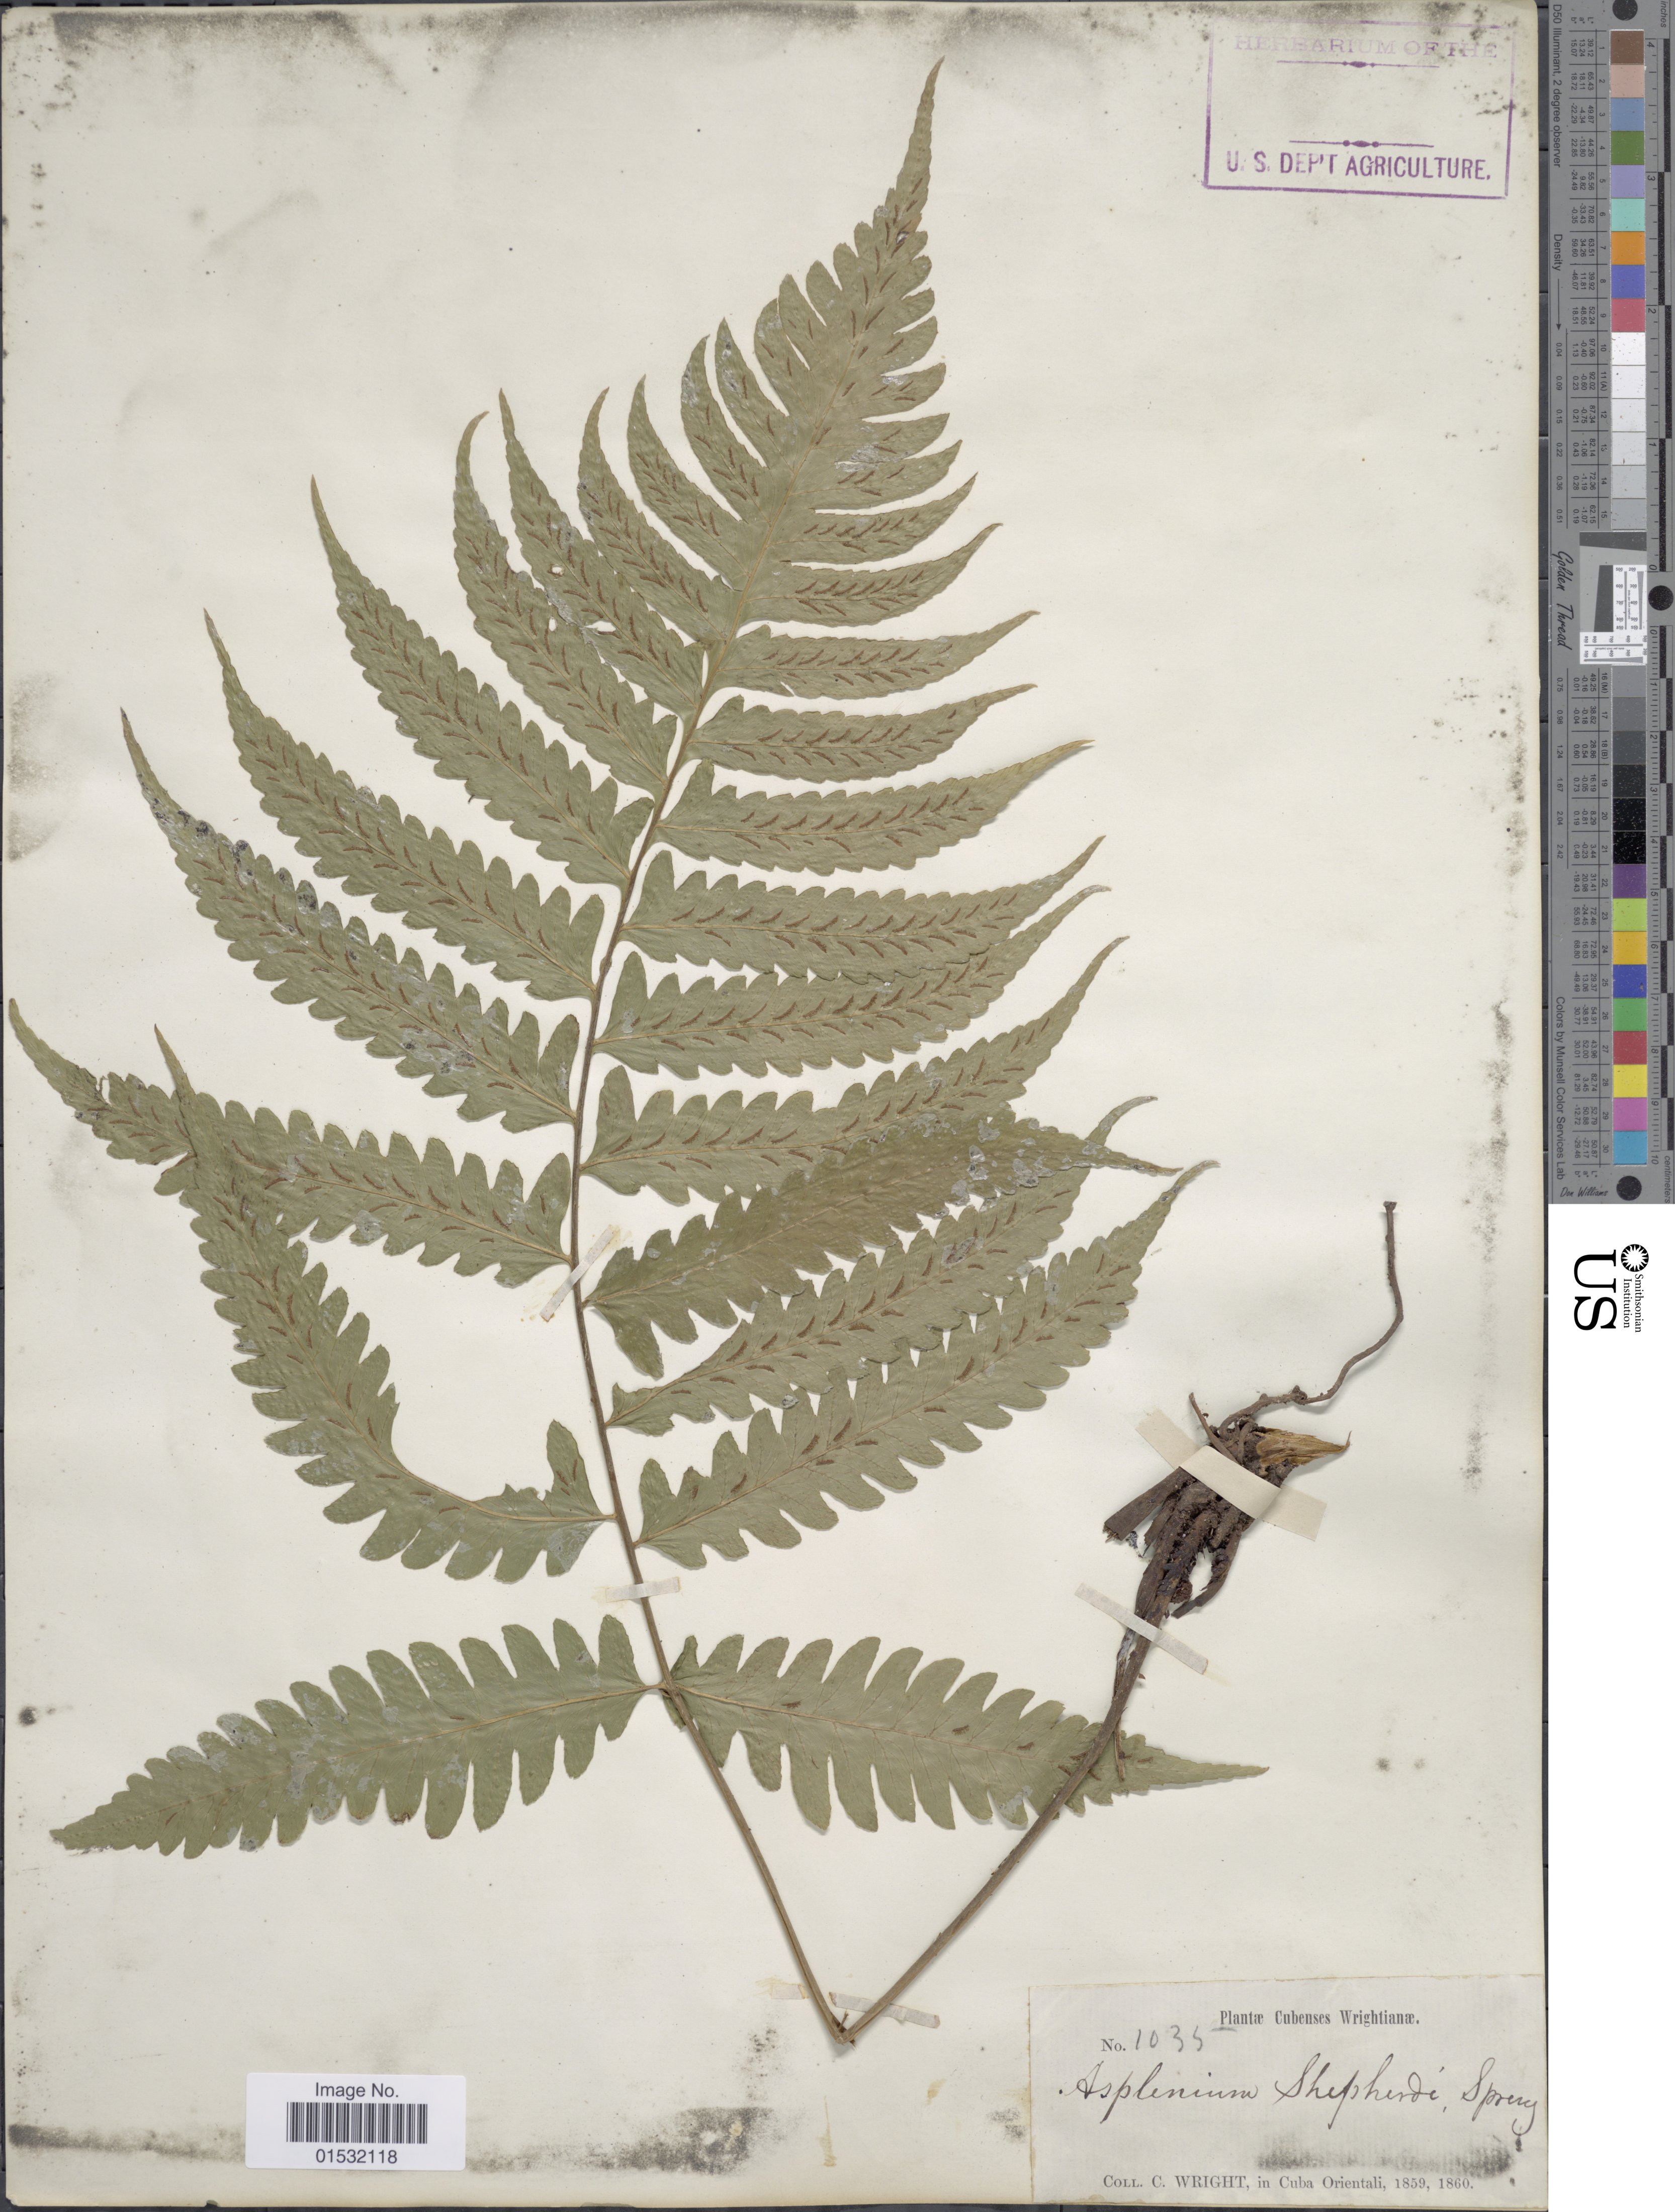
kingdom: Plantae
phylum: Tracheophyta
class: Polypodiopsida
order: Polypodiales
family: Athyriaceae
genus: Diplazium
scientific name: Diplazium cristatum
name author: (Desr.) Alston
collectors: C. Wright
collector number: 1035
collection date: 1859/1860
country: Cuba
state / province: Oriente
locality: Cuba Orientali